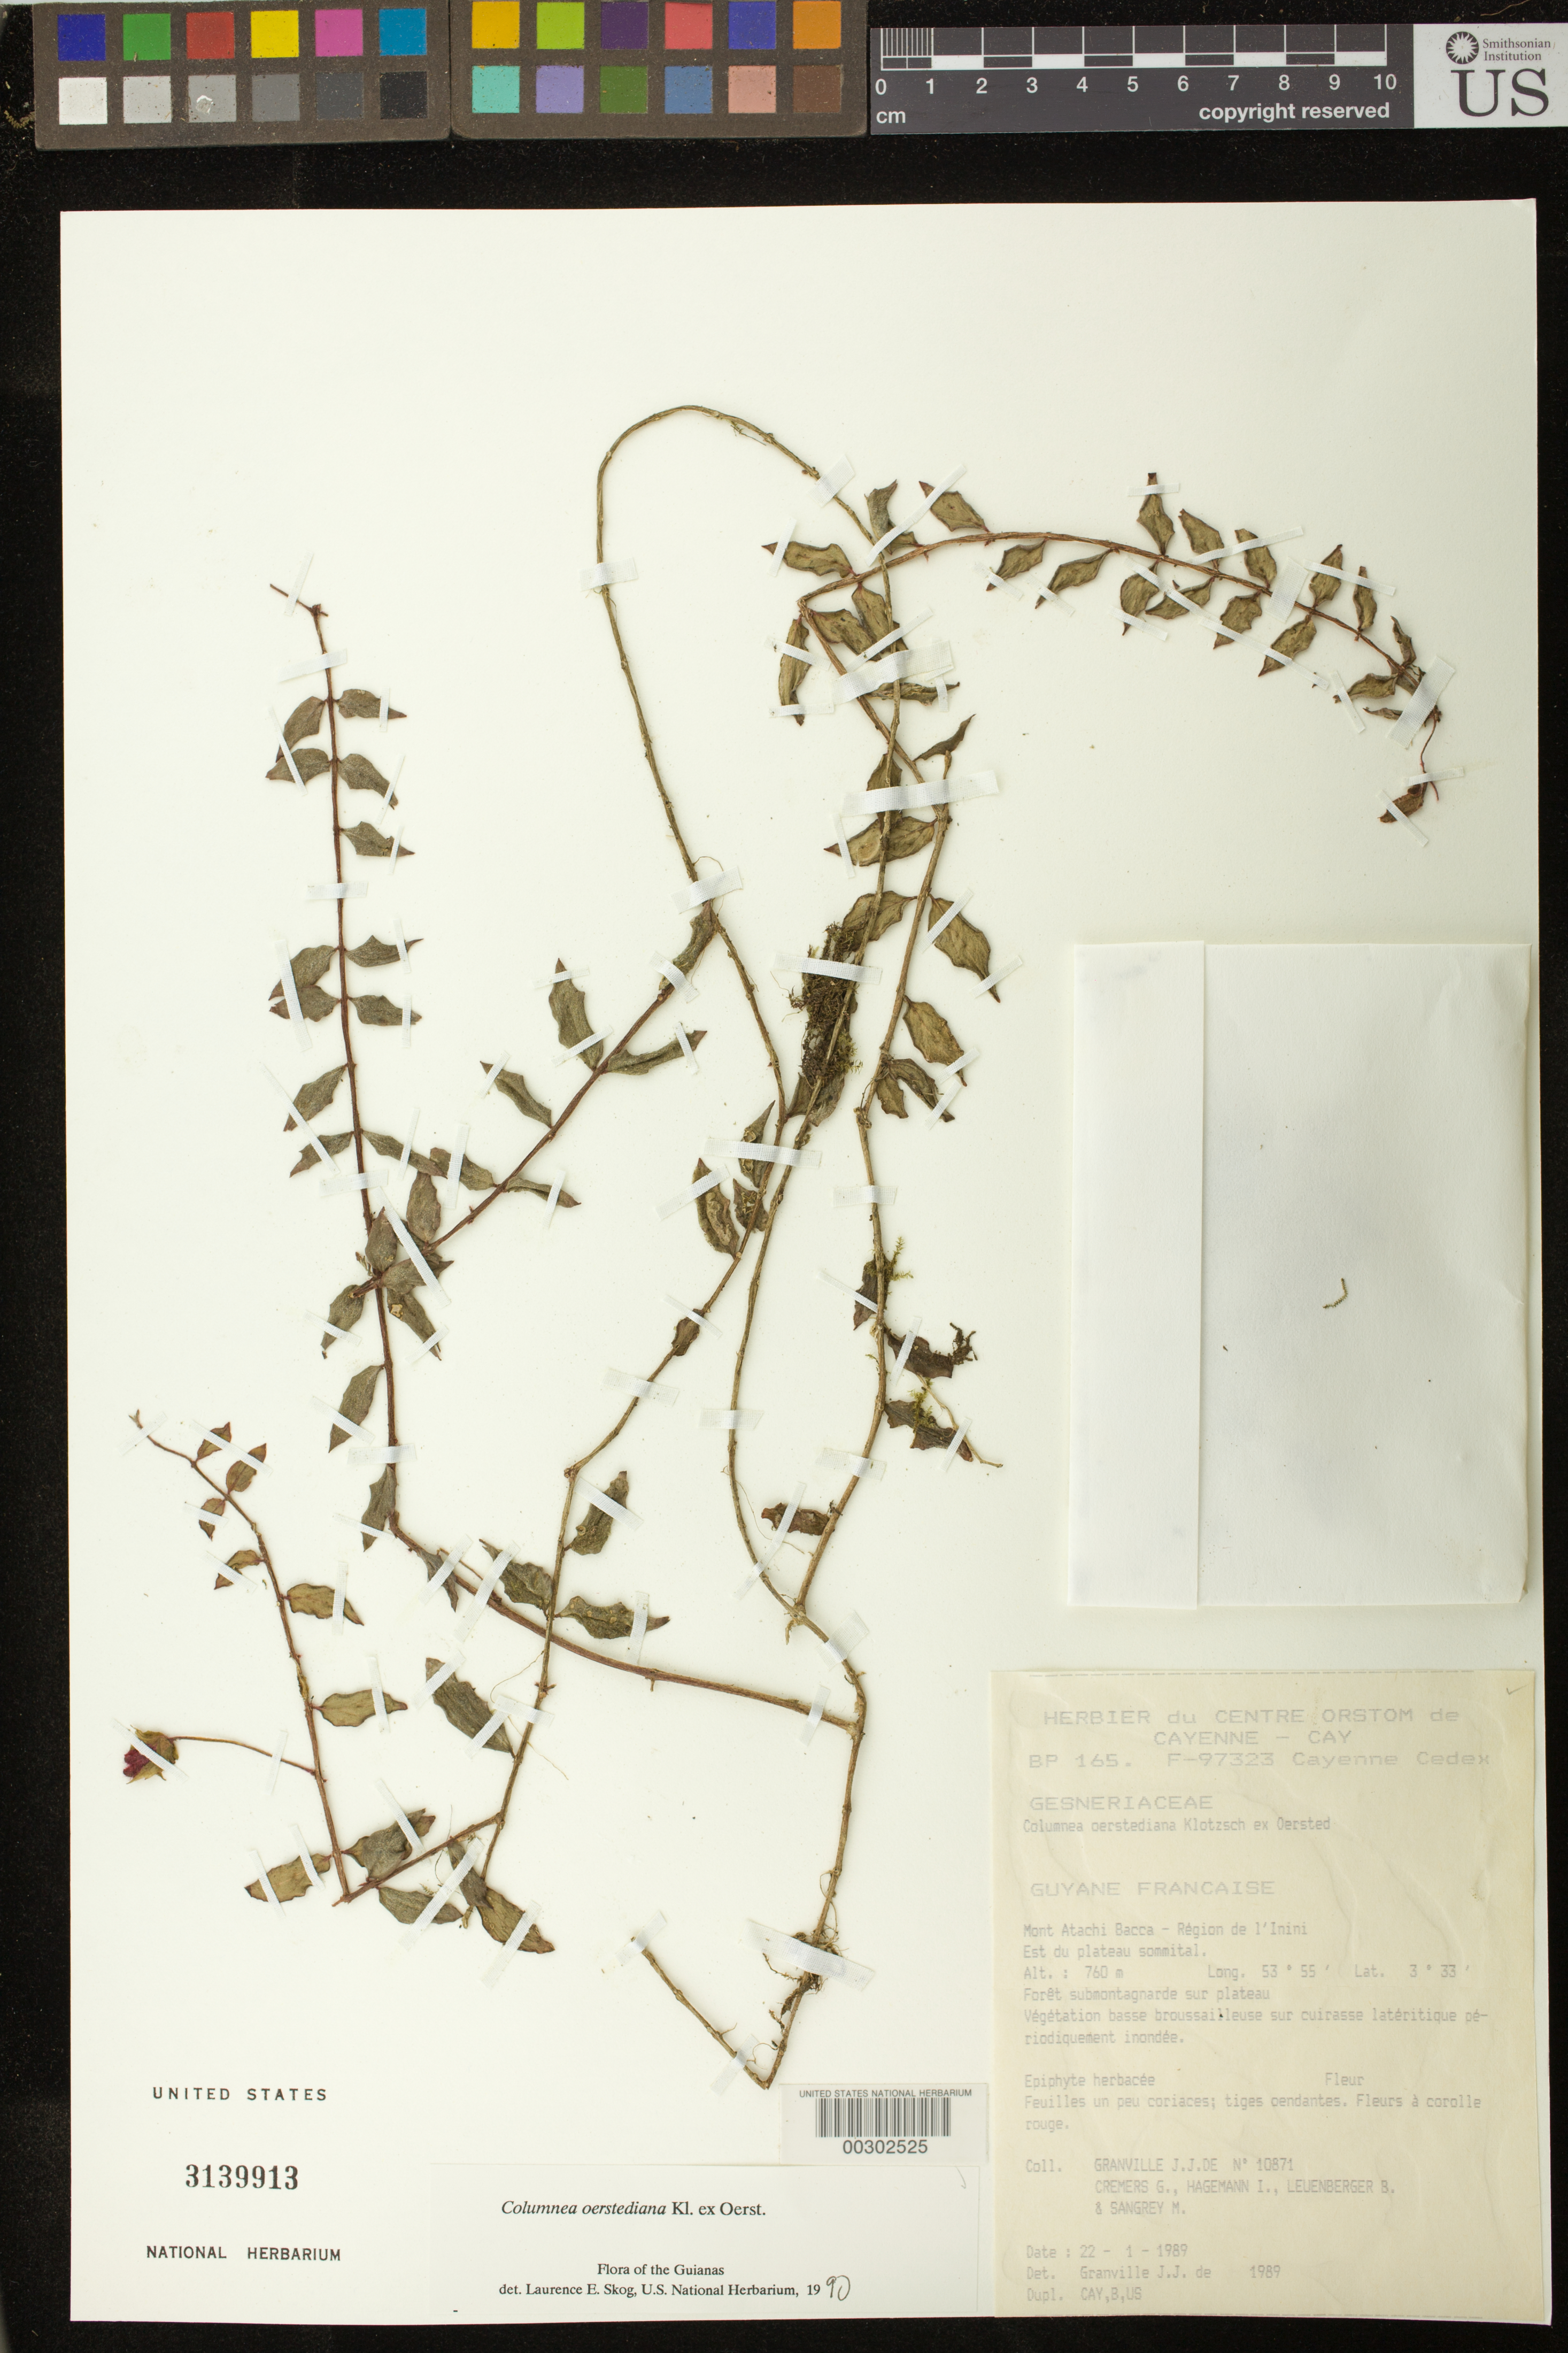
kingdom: Plantae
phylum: Tracheophyta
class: Magnoliopsida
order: Lamiales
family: Gesneriaceae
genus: Columnea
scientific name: Columnea oerstediana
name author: Klotzsch ex Oerst.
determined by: Skog, Laurence E.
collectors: J.-J. de Granville, G. Cremers, I. Hagemann, B. Leuenberger & M. S. Sangrey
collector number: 10871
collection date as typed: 22 Jan 1989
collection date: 1989-01-22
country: French Guiana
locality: Mont Atachi Bacca, région de l'Inini; N du plateau sommital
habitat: Forêt submontagnarde sur plateau; végétation basse broussailleuse sur cuirasse latéritique périodiquement inondée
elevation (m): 760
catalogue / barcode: US 3139913